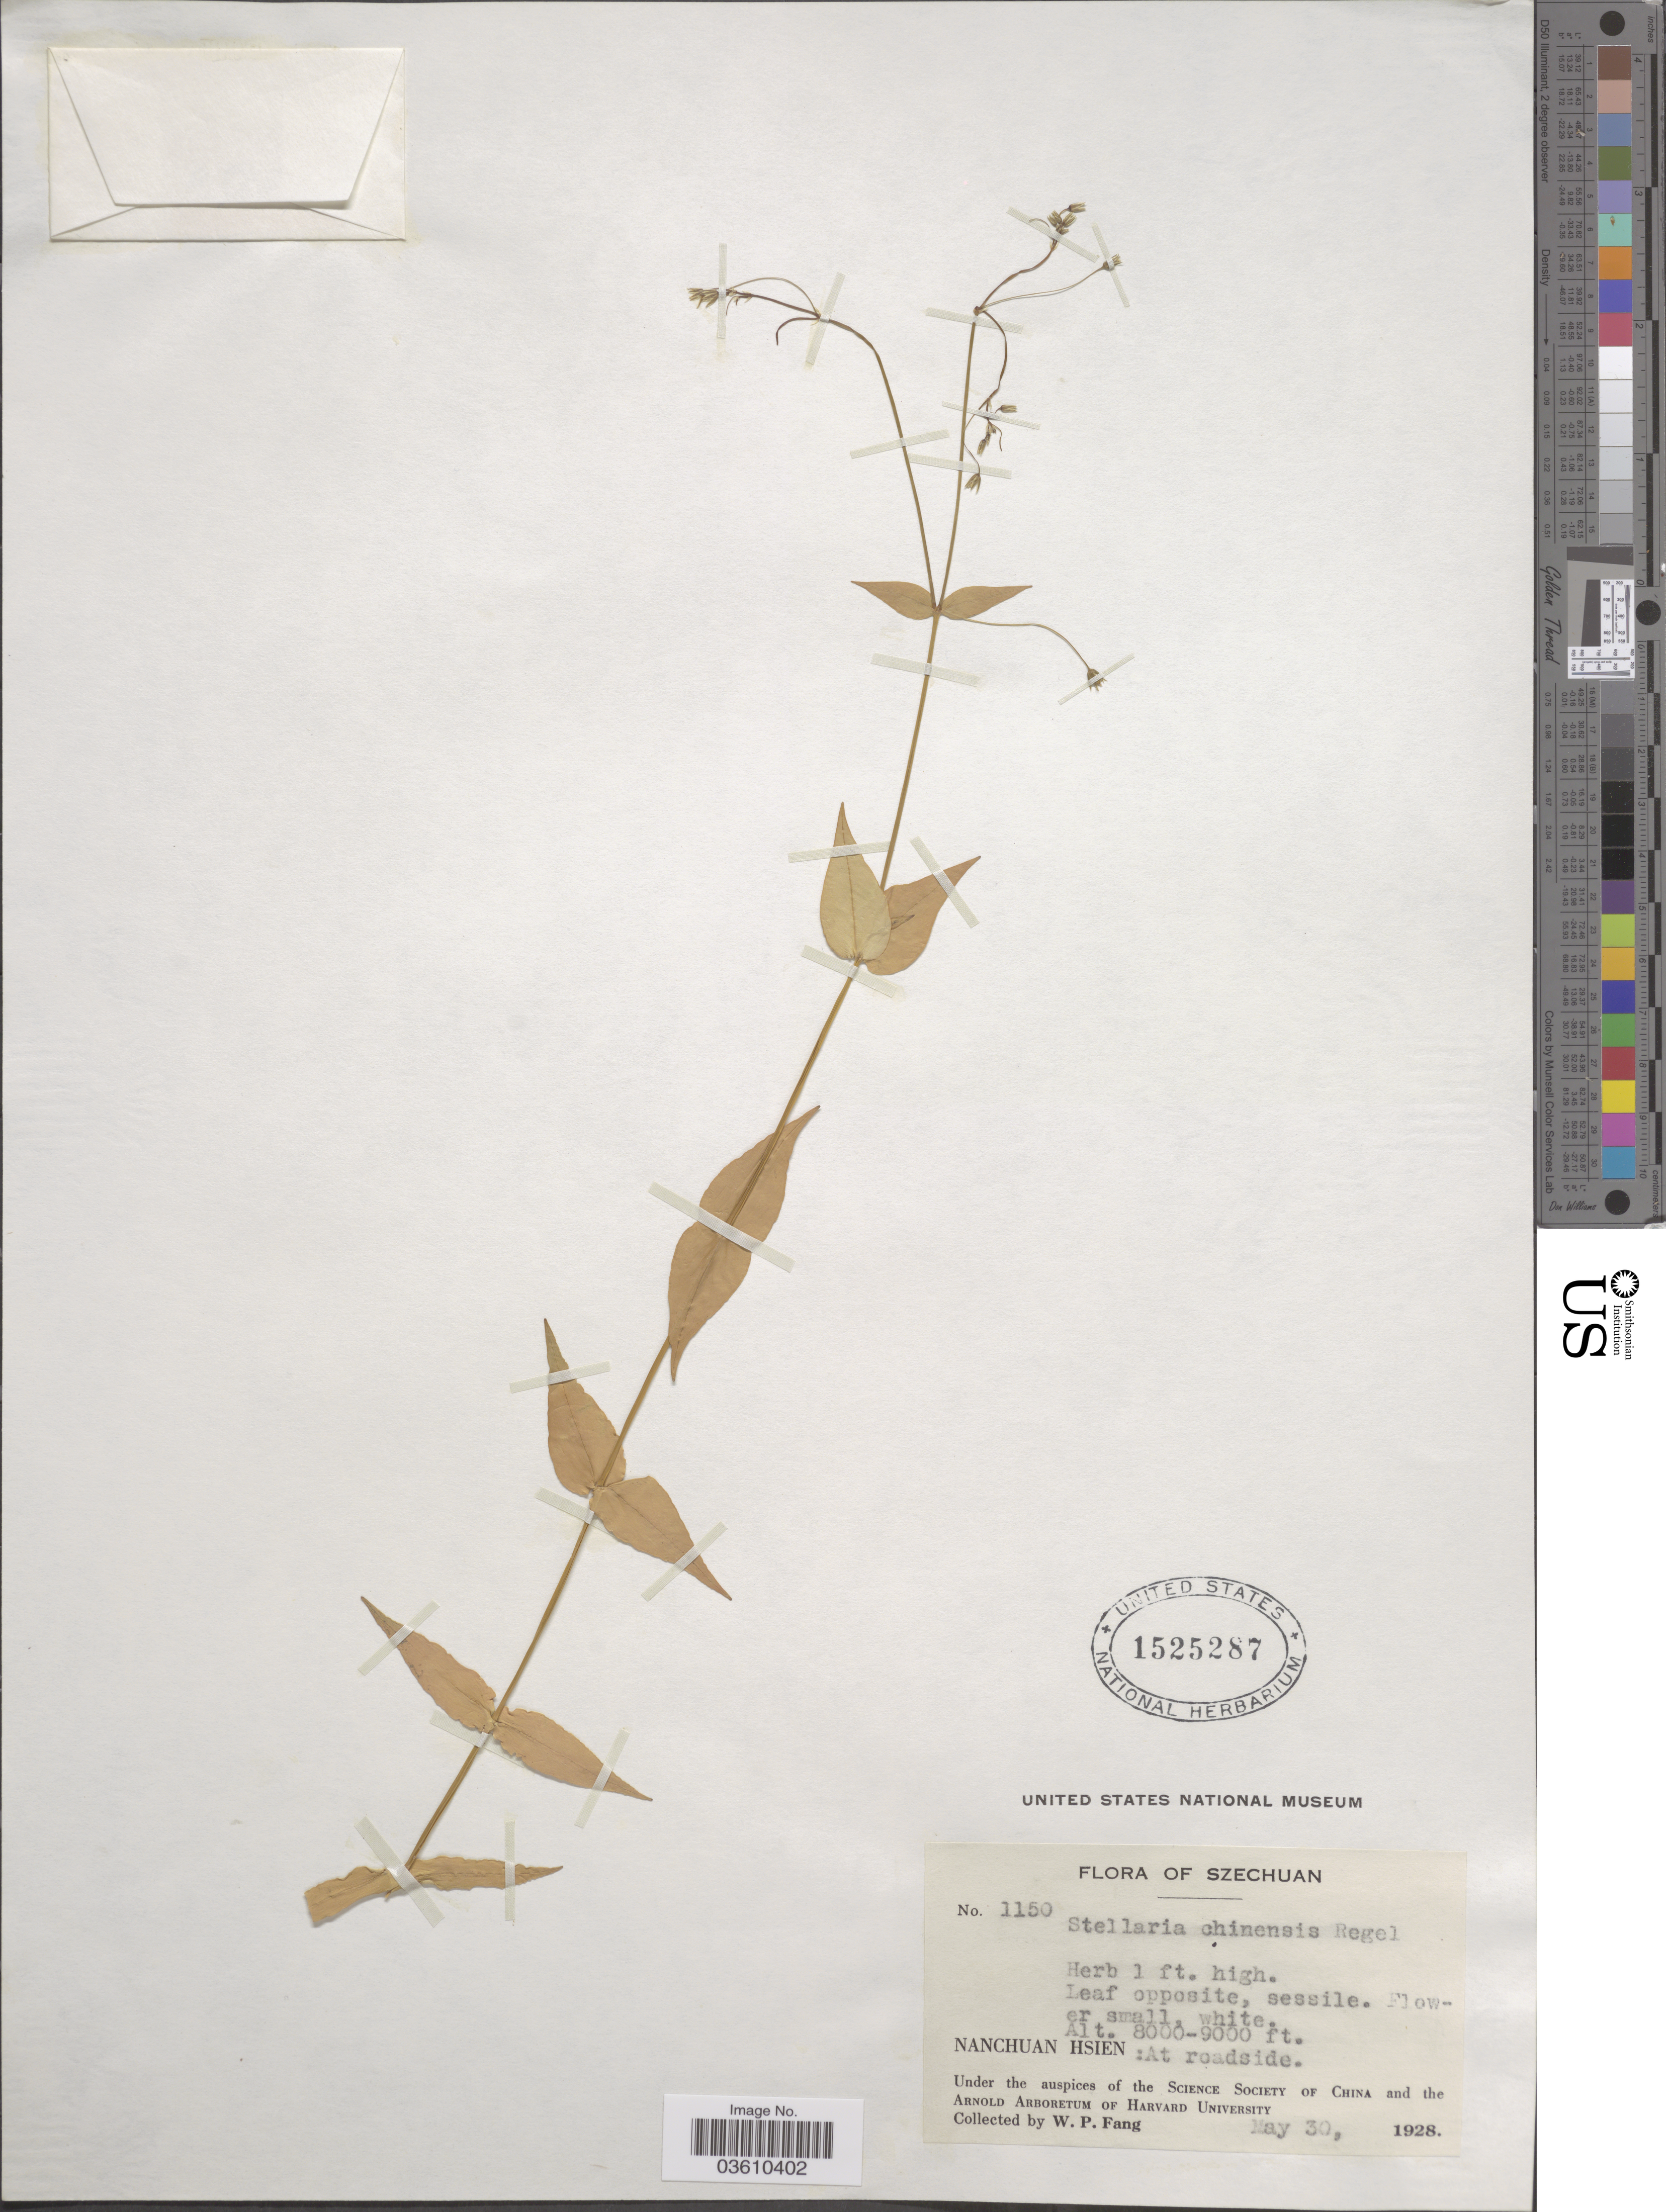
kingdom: Plantae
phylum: Tracheophyta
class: Magnoliopsida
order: Caryophyllales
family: Caryophyllaceae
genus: Stellaria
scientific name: Stellaria chinensis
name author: Regel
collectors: W. P. Fang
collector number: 1150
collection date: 1928-05-30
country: China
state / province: Sichuan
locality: Szechuan. Nanchuan Hsien: At roadside.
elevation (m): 2438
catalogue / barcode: US 1525287